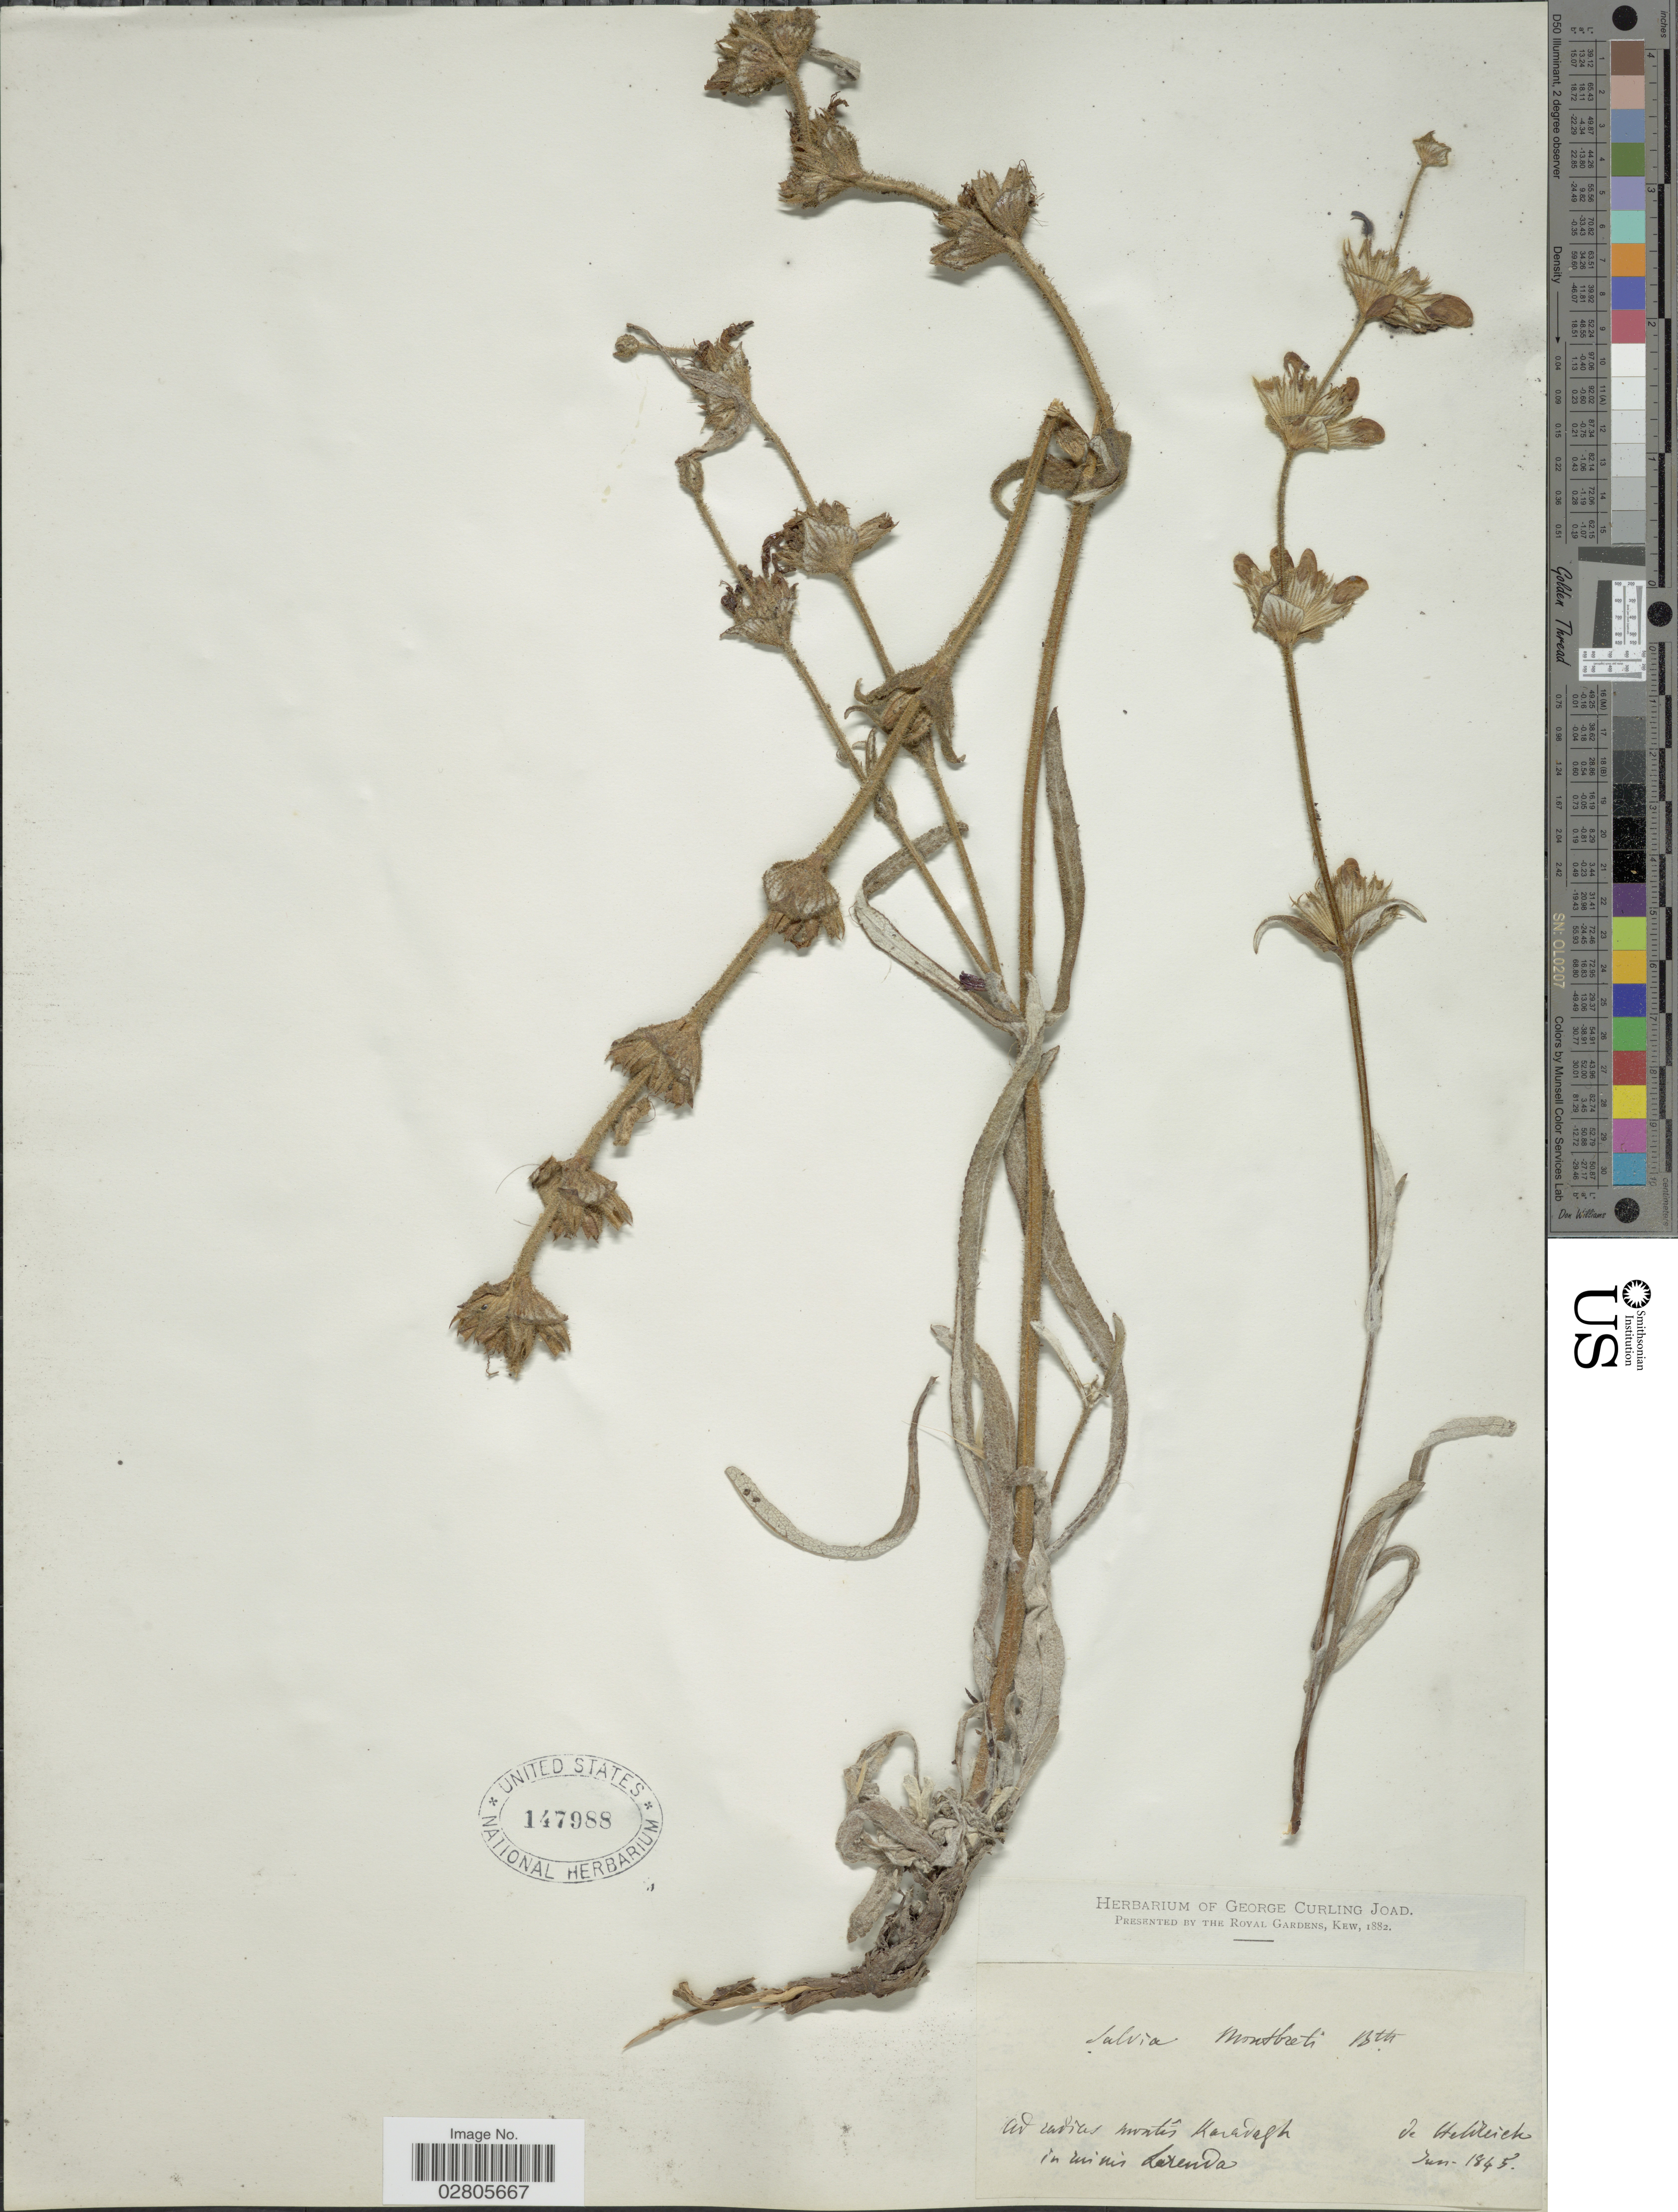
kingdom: Plantae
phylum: Tracheophyta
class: Magnoliopsida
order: Lamiales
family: Lamiaceae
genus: Salvia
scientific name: Salvia montbretii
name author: Benth.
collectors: -. De Heldreich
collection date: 1845-06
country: Turkey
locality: Ad radires montis Karadagh in minis Larenda.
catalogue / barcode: US 147988